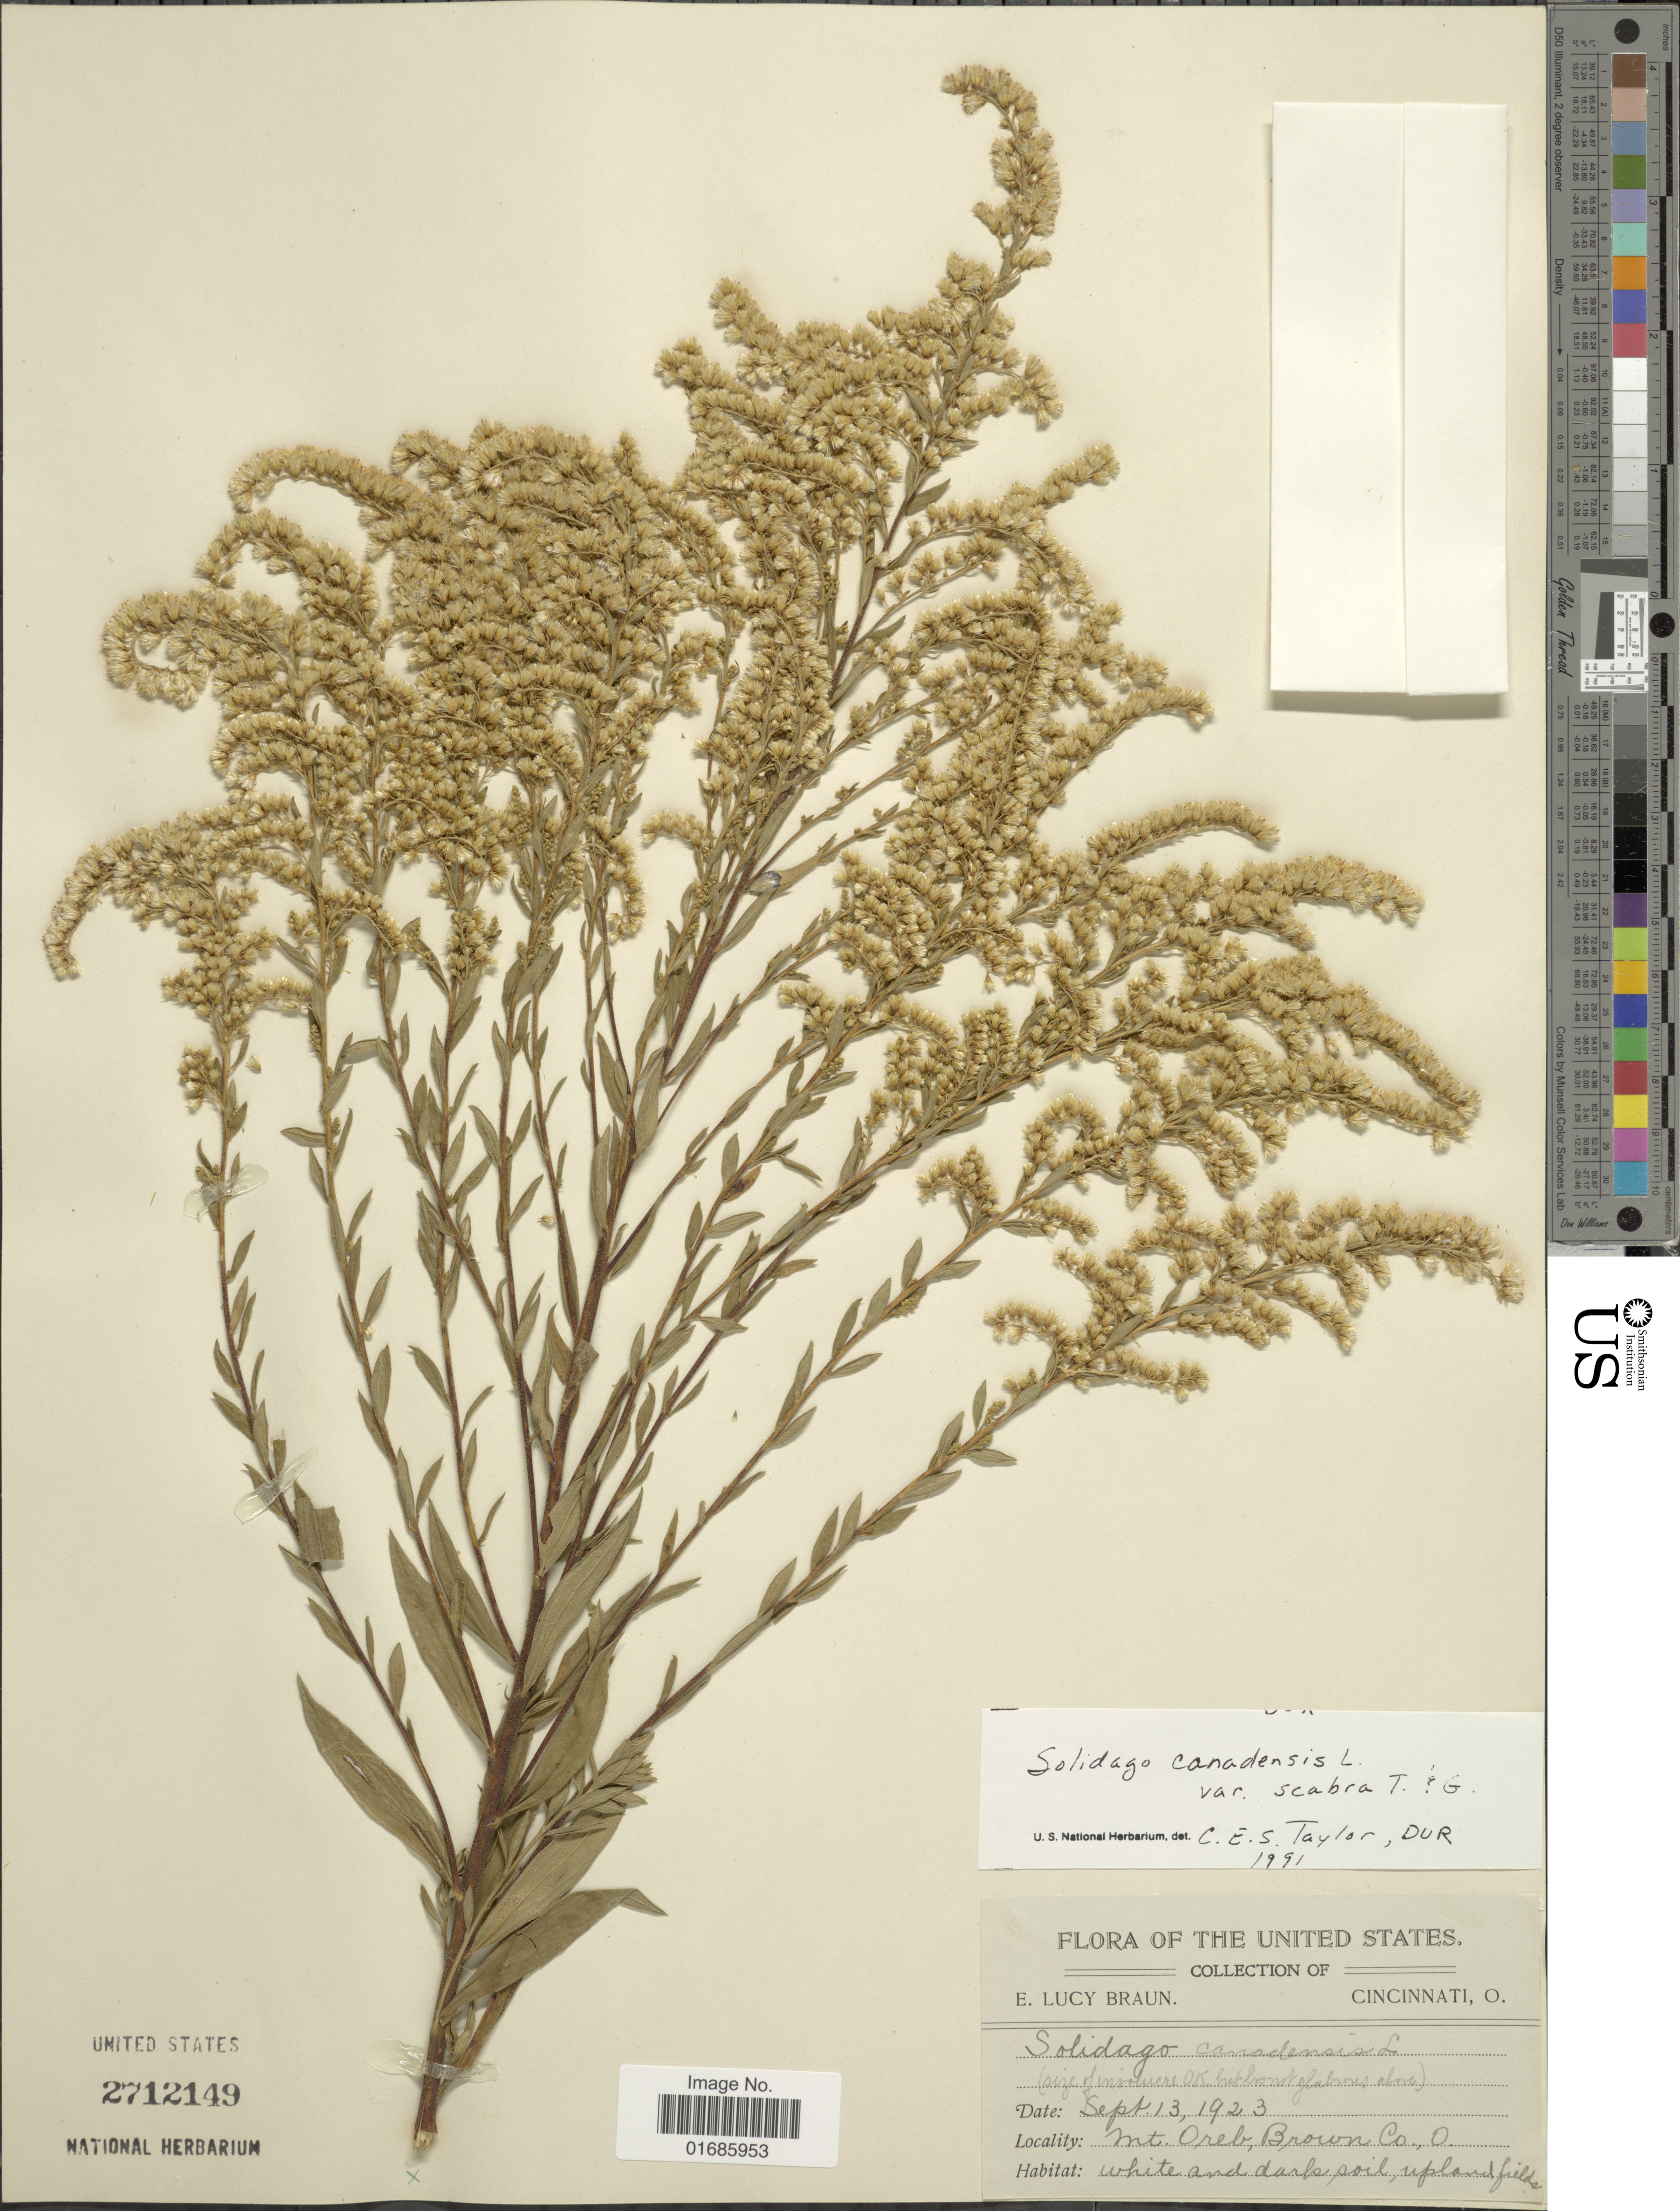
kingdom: Plantae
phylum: Tracheophyta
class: Magnoliopsida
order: Asterales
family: Asteraceae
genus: Solidago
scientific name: Solidago canadensis var. scabra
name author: (Muhl. ex Willd.) Torr. & A. Gray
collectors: E. L. Braun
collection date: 1923-09-13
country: United States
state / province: Ohio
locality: Mt. Orab, Brown Co., O.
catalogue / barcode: US 2712149